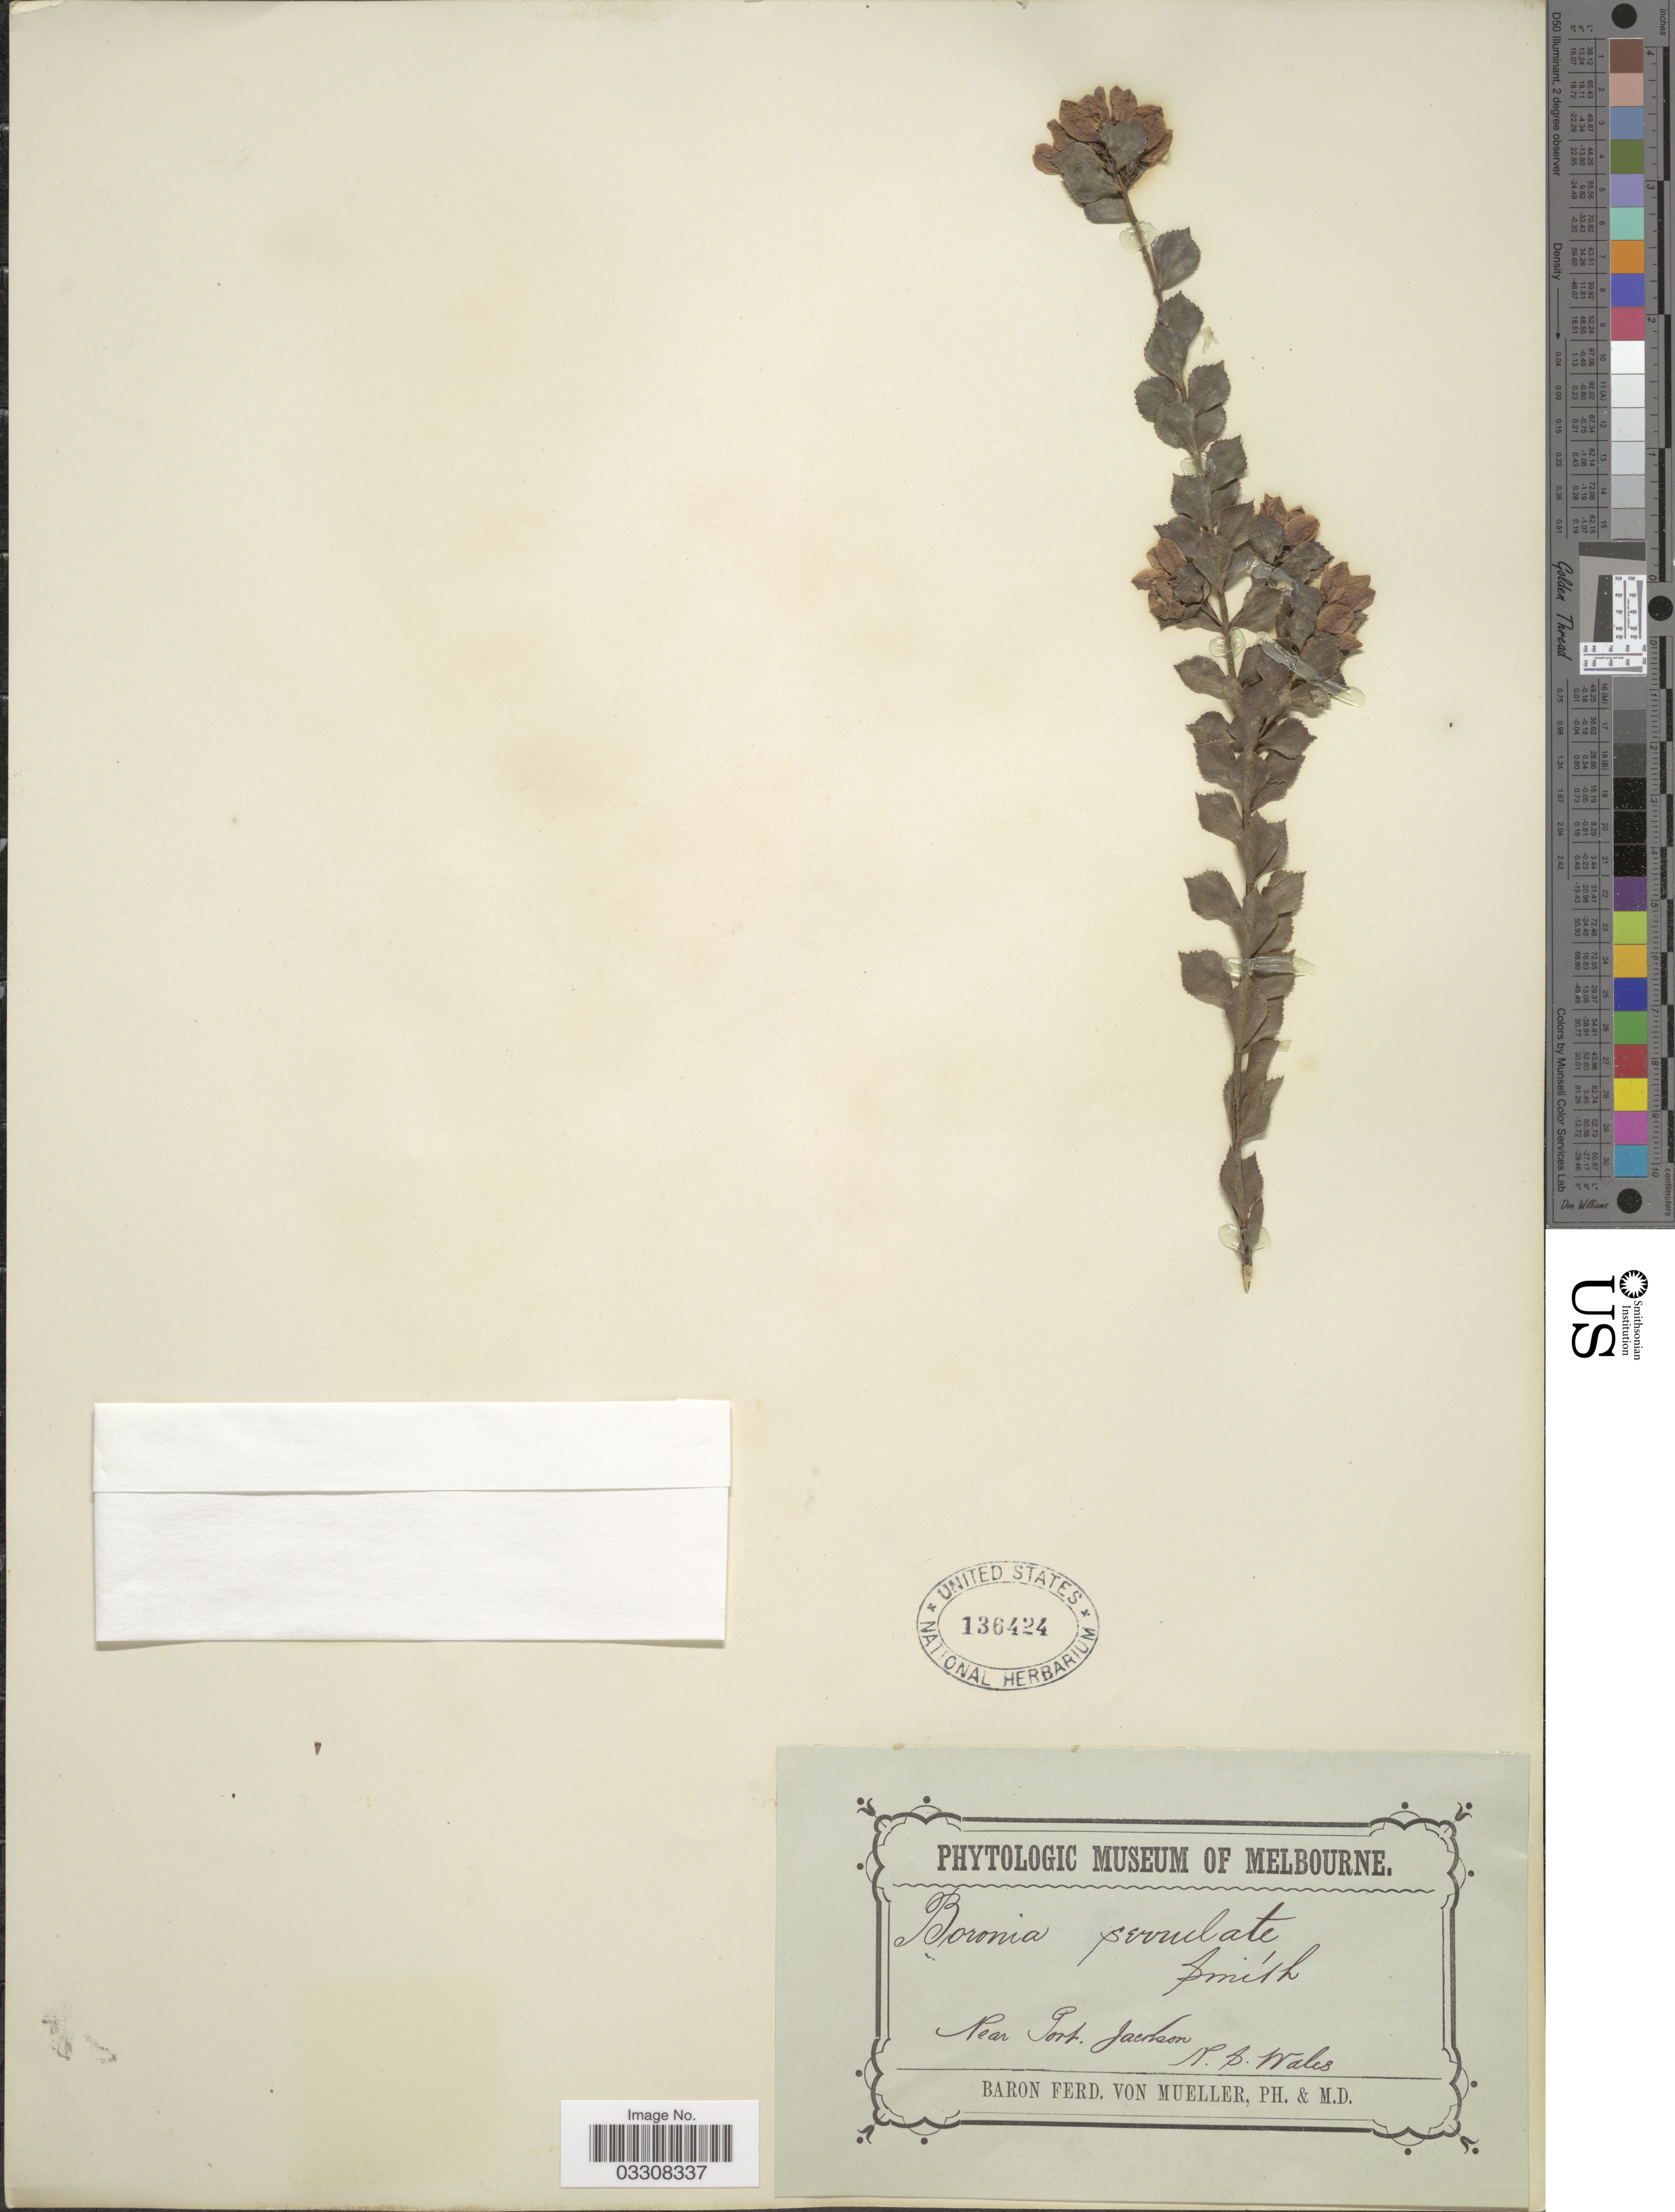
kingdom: Plantae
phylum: Tracheophyta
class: Magnoliopsida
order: Sapindales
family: Rutaceae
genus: Boronia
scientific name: Boronia serrulata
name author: Sm.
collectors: F. Mueller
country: Australia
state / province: New South Wales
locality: Near Port. Jackson.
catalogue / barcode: US 136424